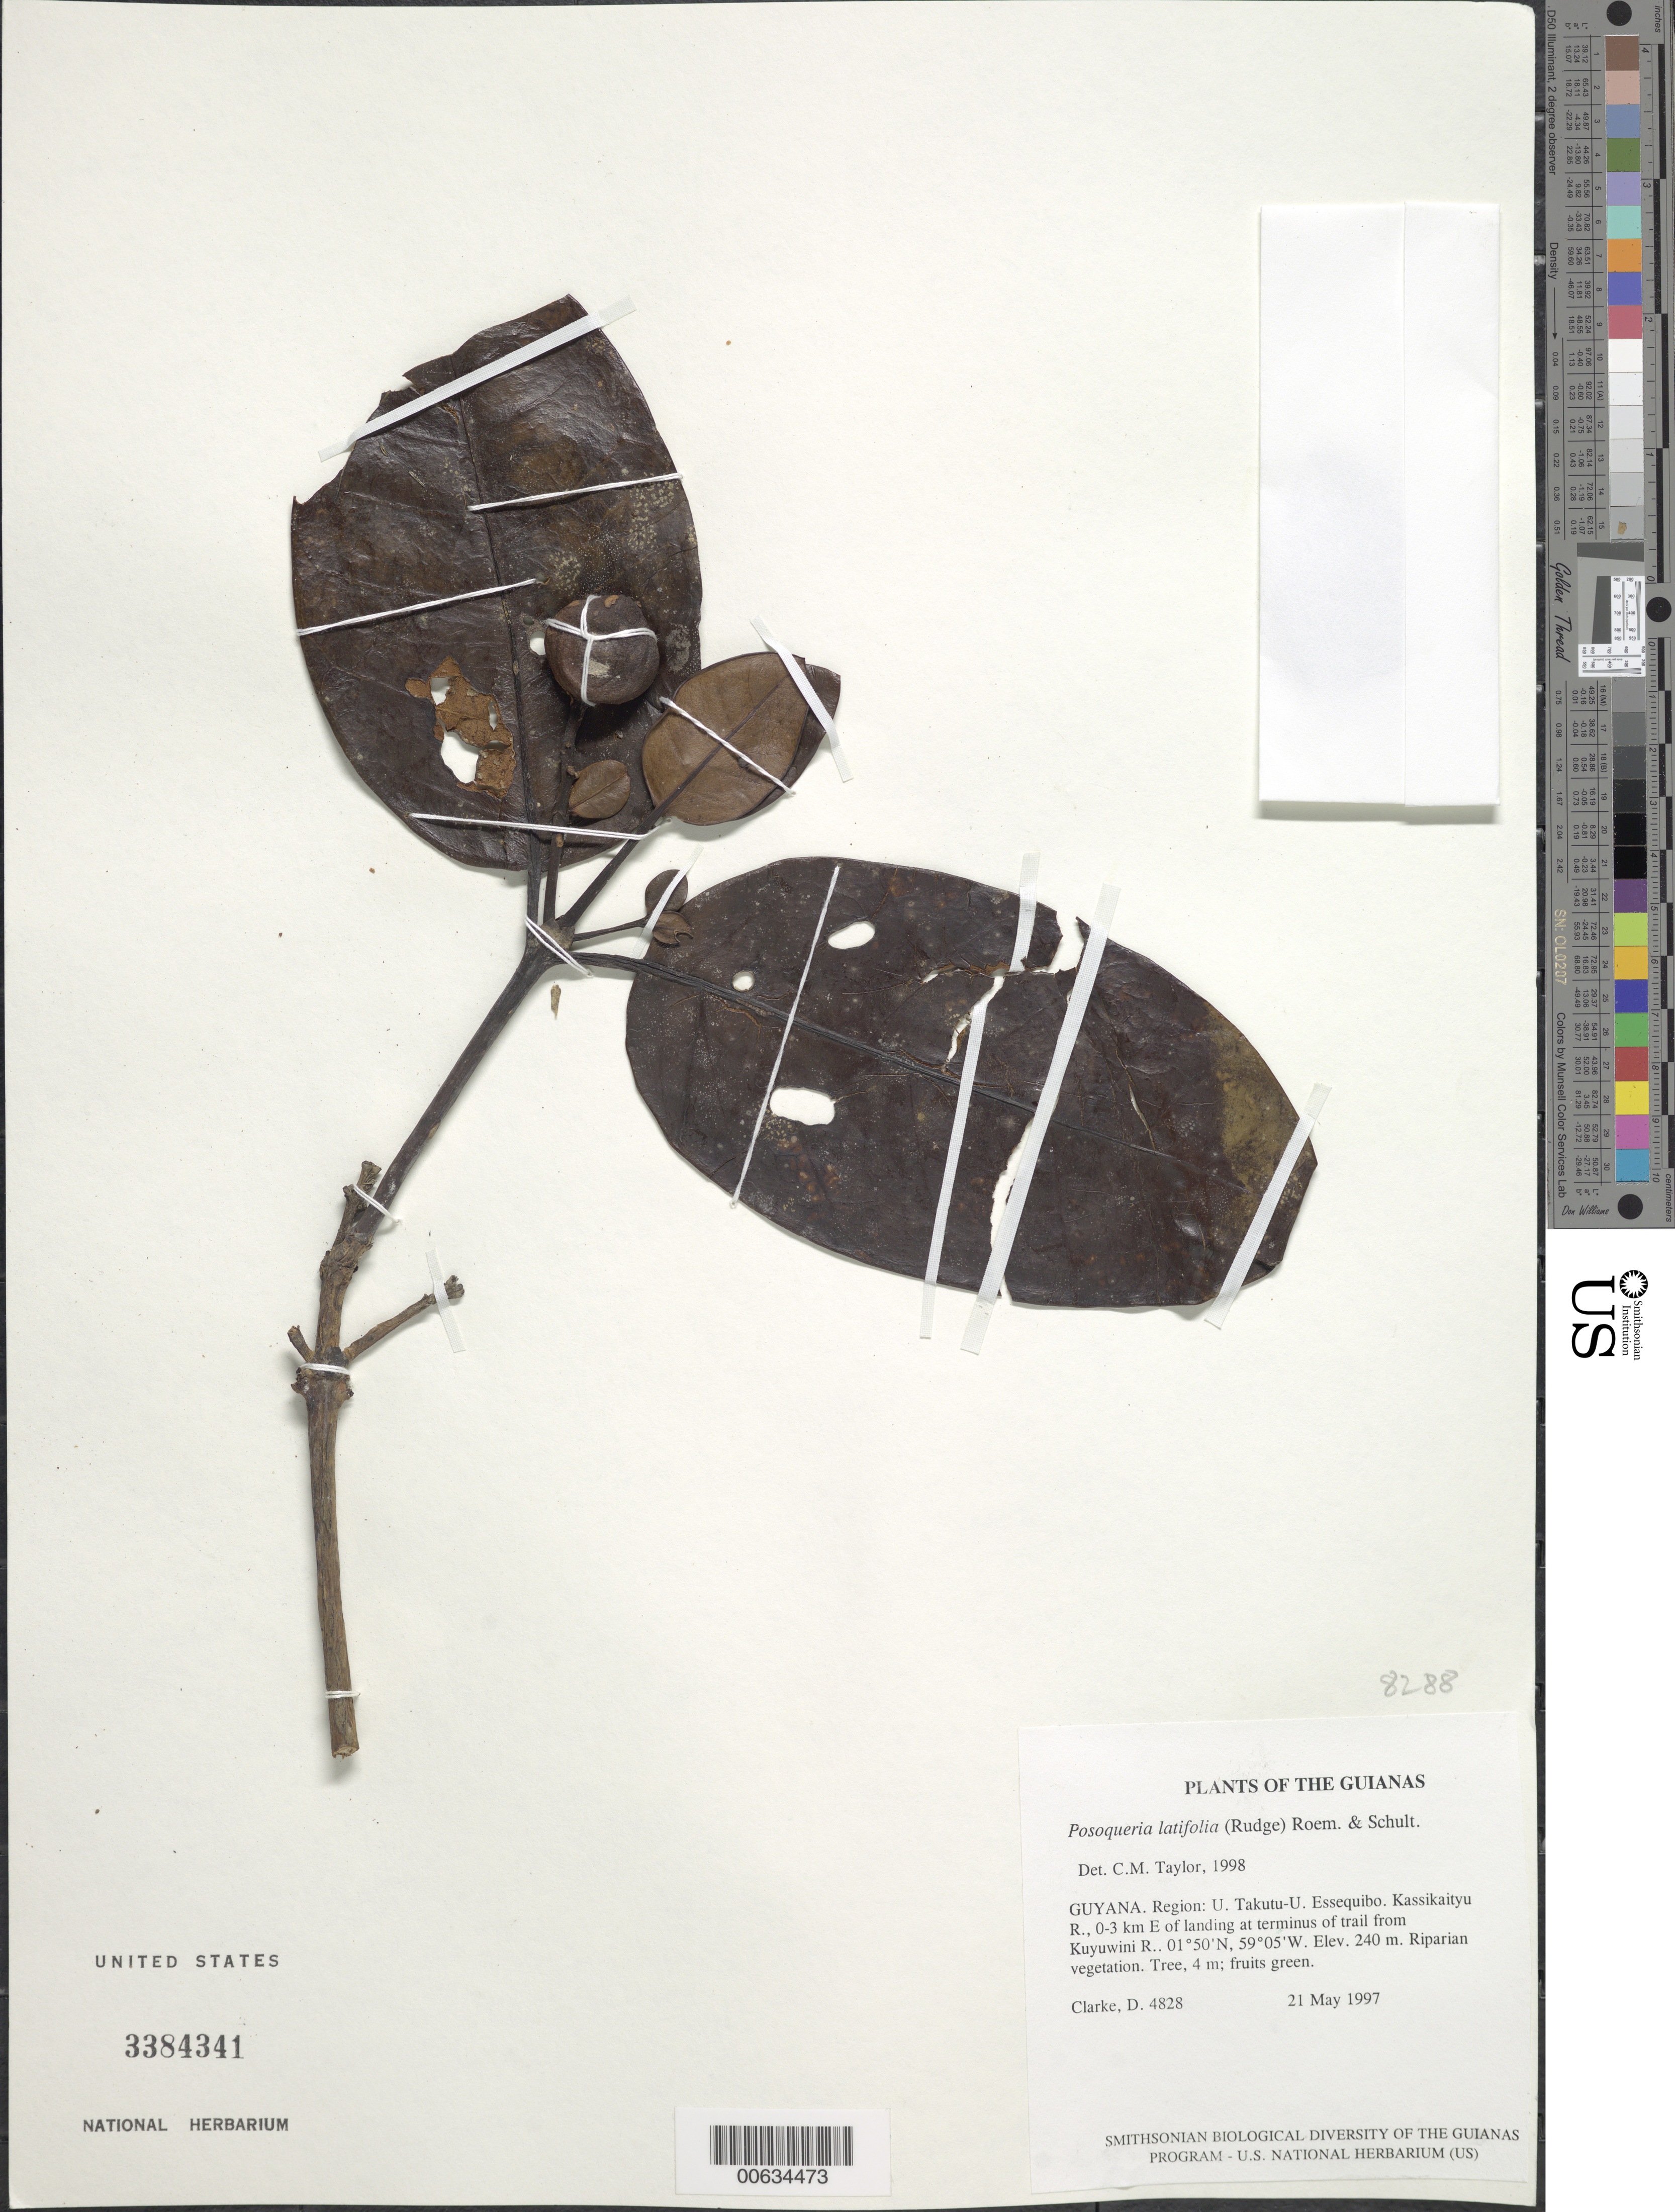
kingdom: Plantae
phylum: Tracheophyta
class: Magnoliopsida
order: Gentianales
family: Rubiaceae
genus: Posoqueria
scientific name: Posoqueria latifolia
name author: (Rudge) Roem. & Schult.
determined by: Taylor, Charlotte M.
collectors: H. D. Clarke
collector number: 4828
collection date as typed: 21 May 1997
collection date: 1997-05-21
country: Guyana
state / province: U. Takutu-U. Essequibo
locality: Kassikaityu R., 0-3 km E of landing at terminus of trail from Kuyuwini R.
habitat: Riparian vegetation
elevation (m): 240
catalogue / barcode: US 3384341